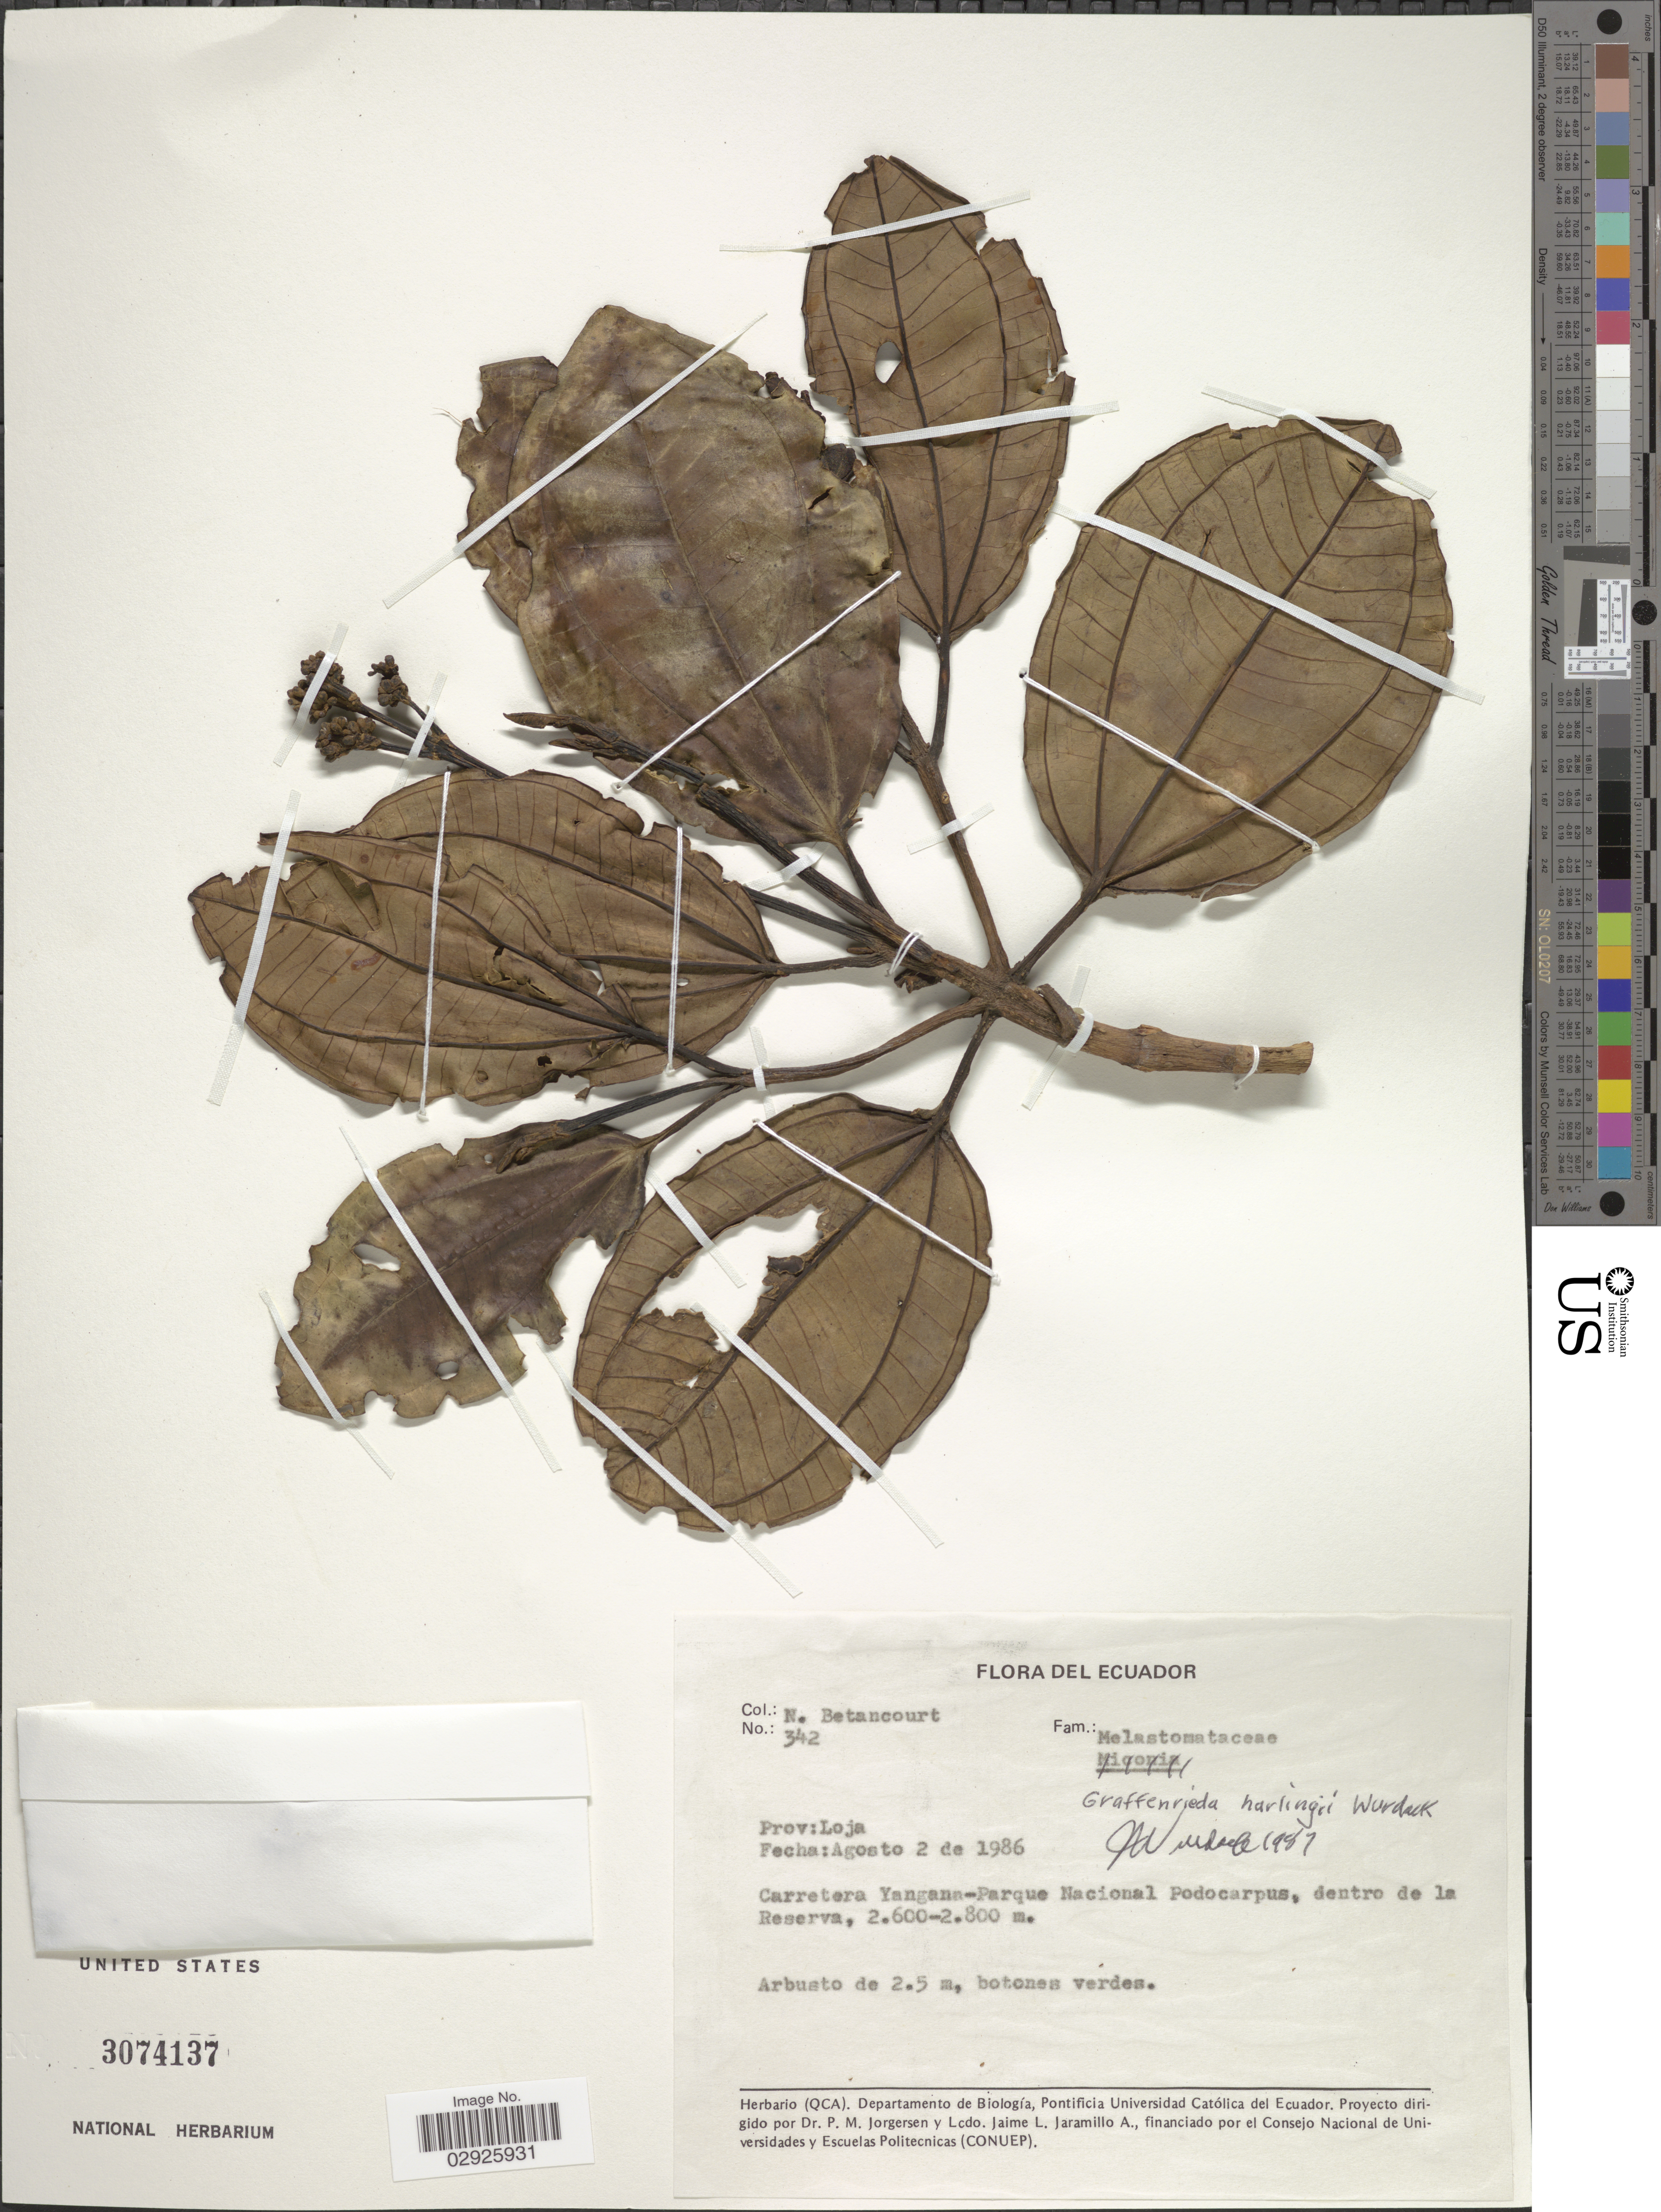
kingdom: Plantae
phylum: Tracheophyta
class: Magnoliopsida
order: Myrtales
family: Melastomataceae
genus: Graffenrieda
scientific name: Graffenrieda harlingii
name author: Wurdack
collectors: N. Betancourt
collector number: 342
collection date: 1986-08-02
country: Ecuador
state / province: Loja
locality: Carretera Yangana-Parque Nacional Podocarpus, dentro de la Reserva.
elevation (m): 2600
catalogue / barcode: US 3074137